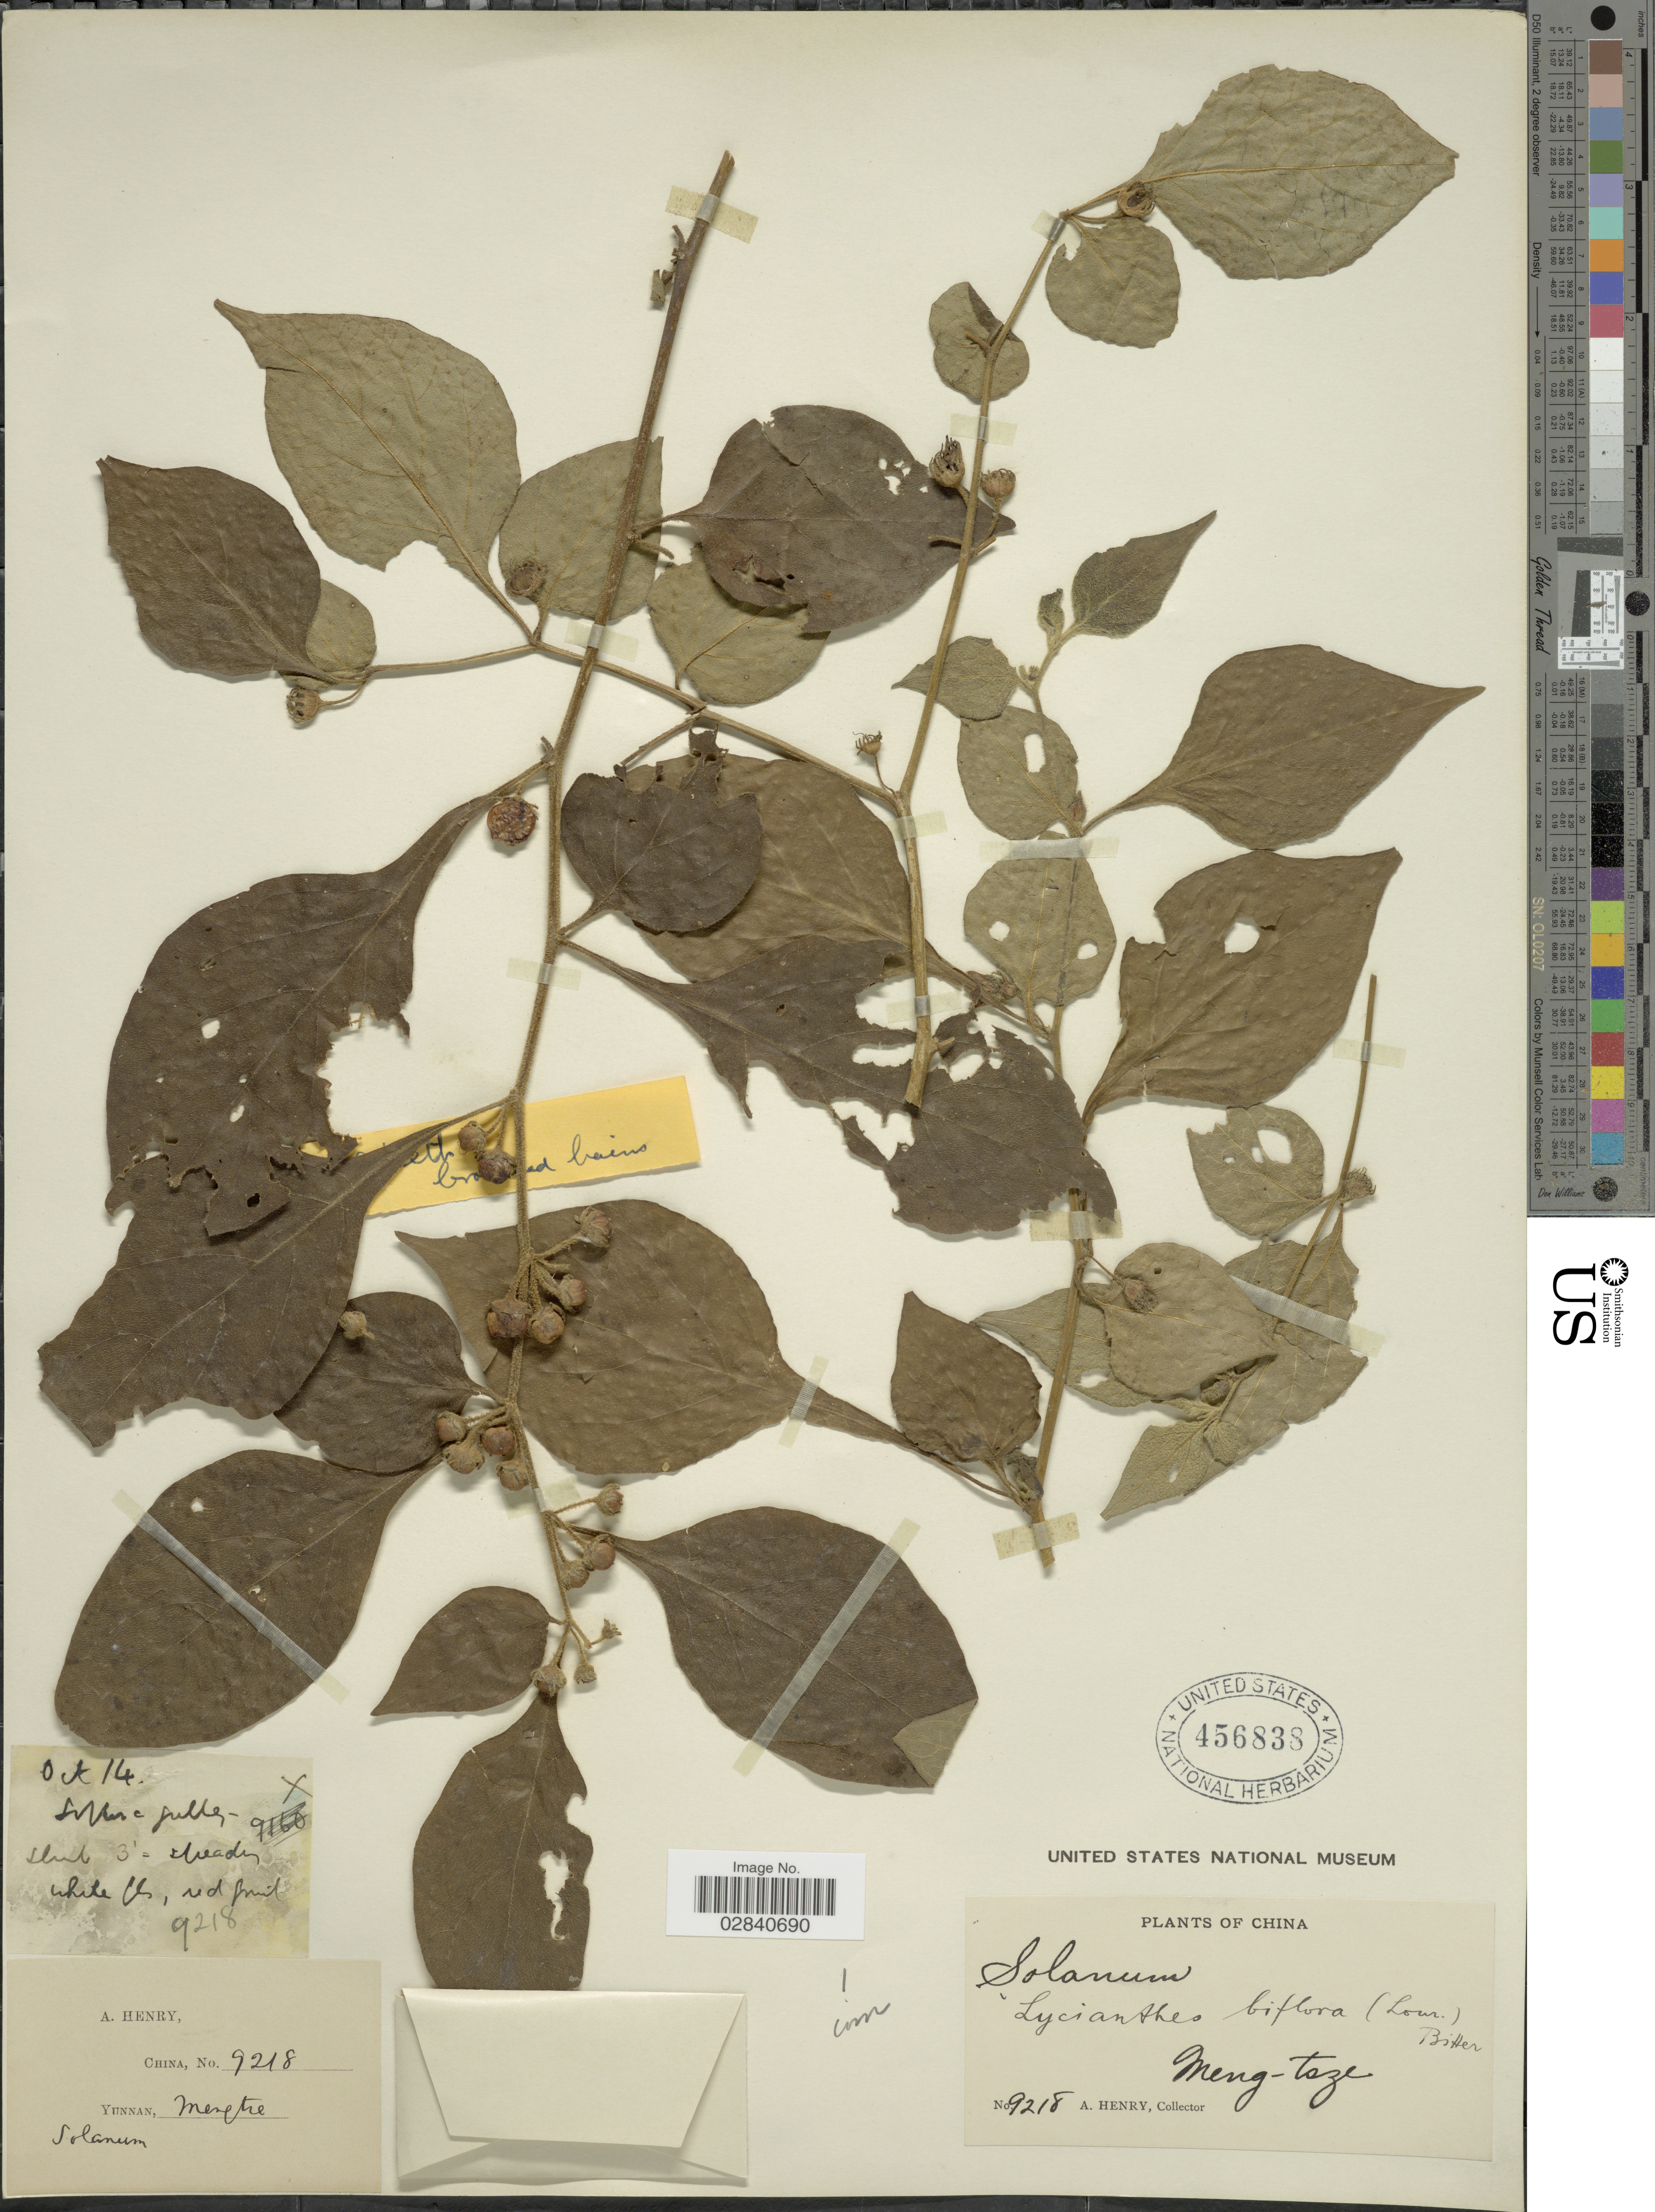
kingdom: Plantae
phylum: Tracheophyta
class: Magnoliopsida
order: Solanales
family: Solanaceae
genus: Lycianthes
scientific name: Lycianthes biflora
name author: (Lour.) Bitter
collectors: A. Henry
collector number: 9218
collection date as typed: Transcribed d/m/y: /10/14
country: China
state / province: Yunnan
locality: Meng-tsze.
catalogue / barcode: US 456838